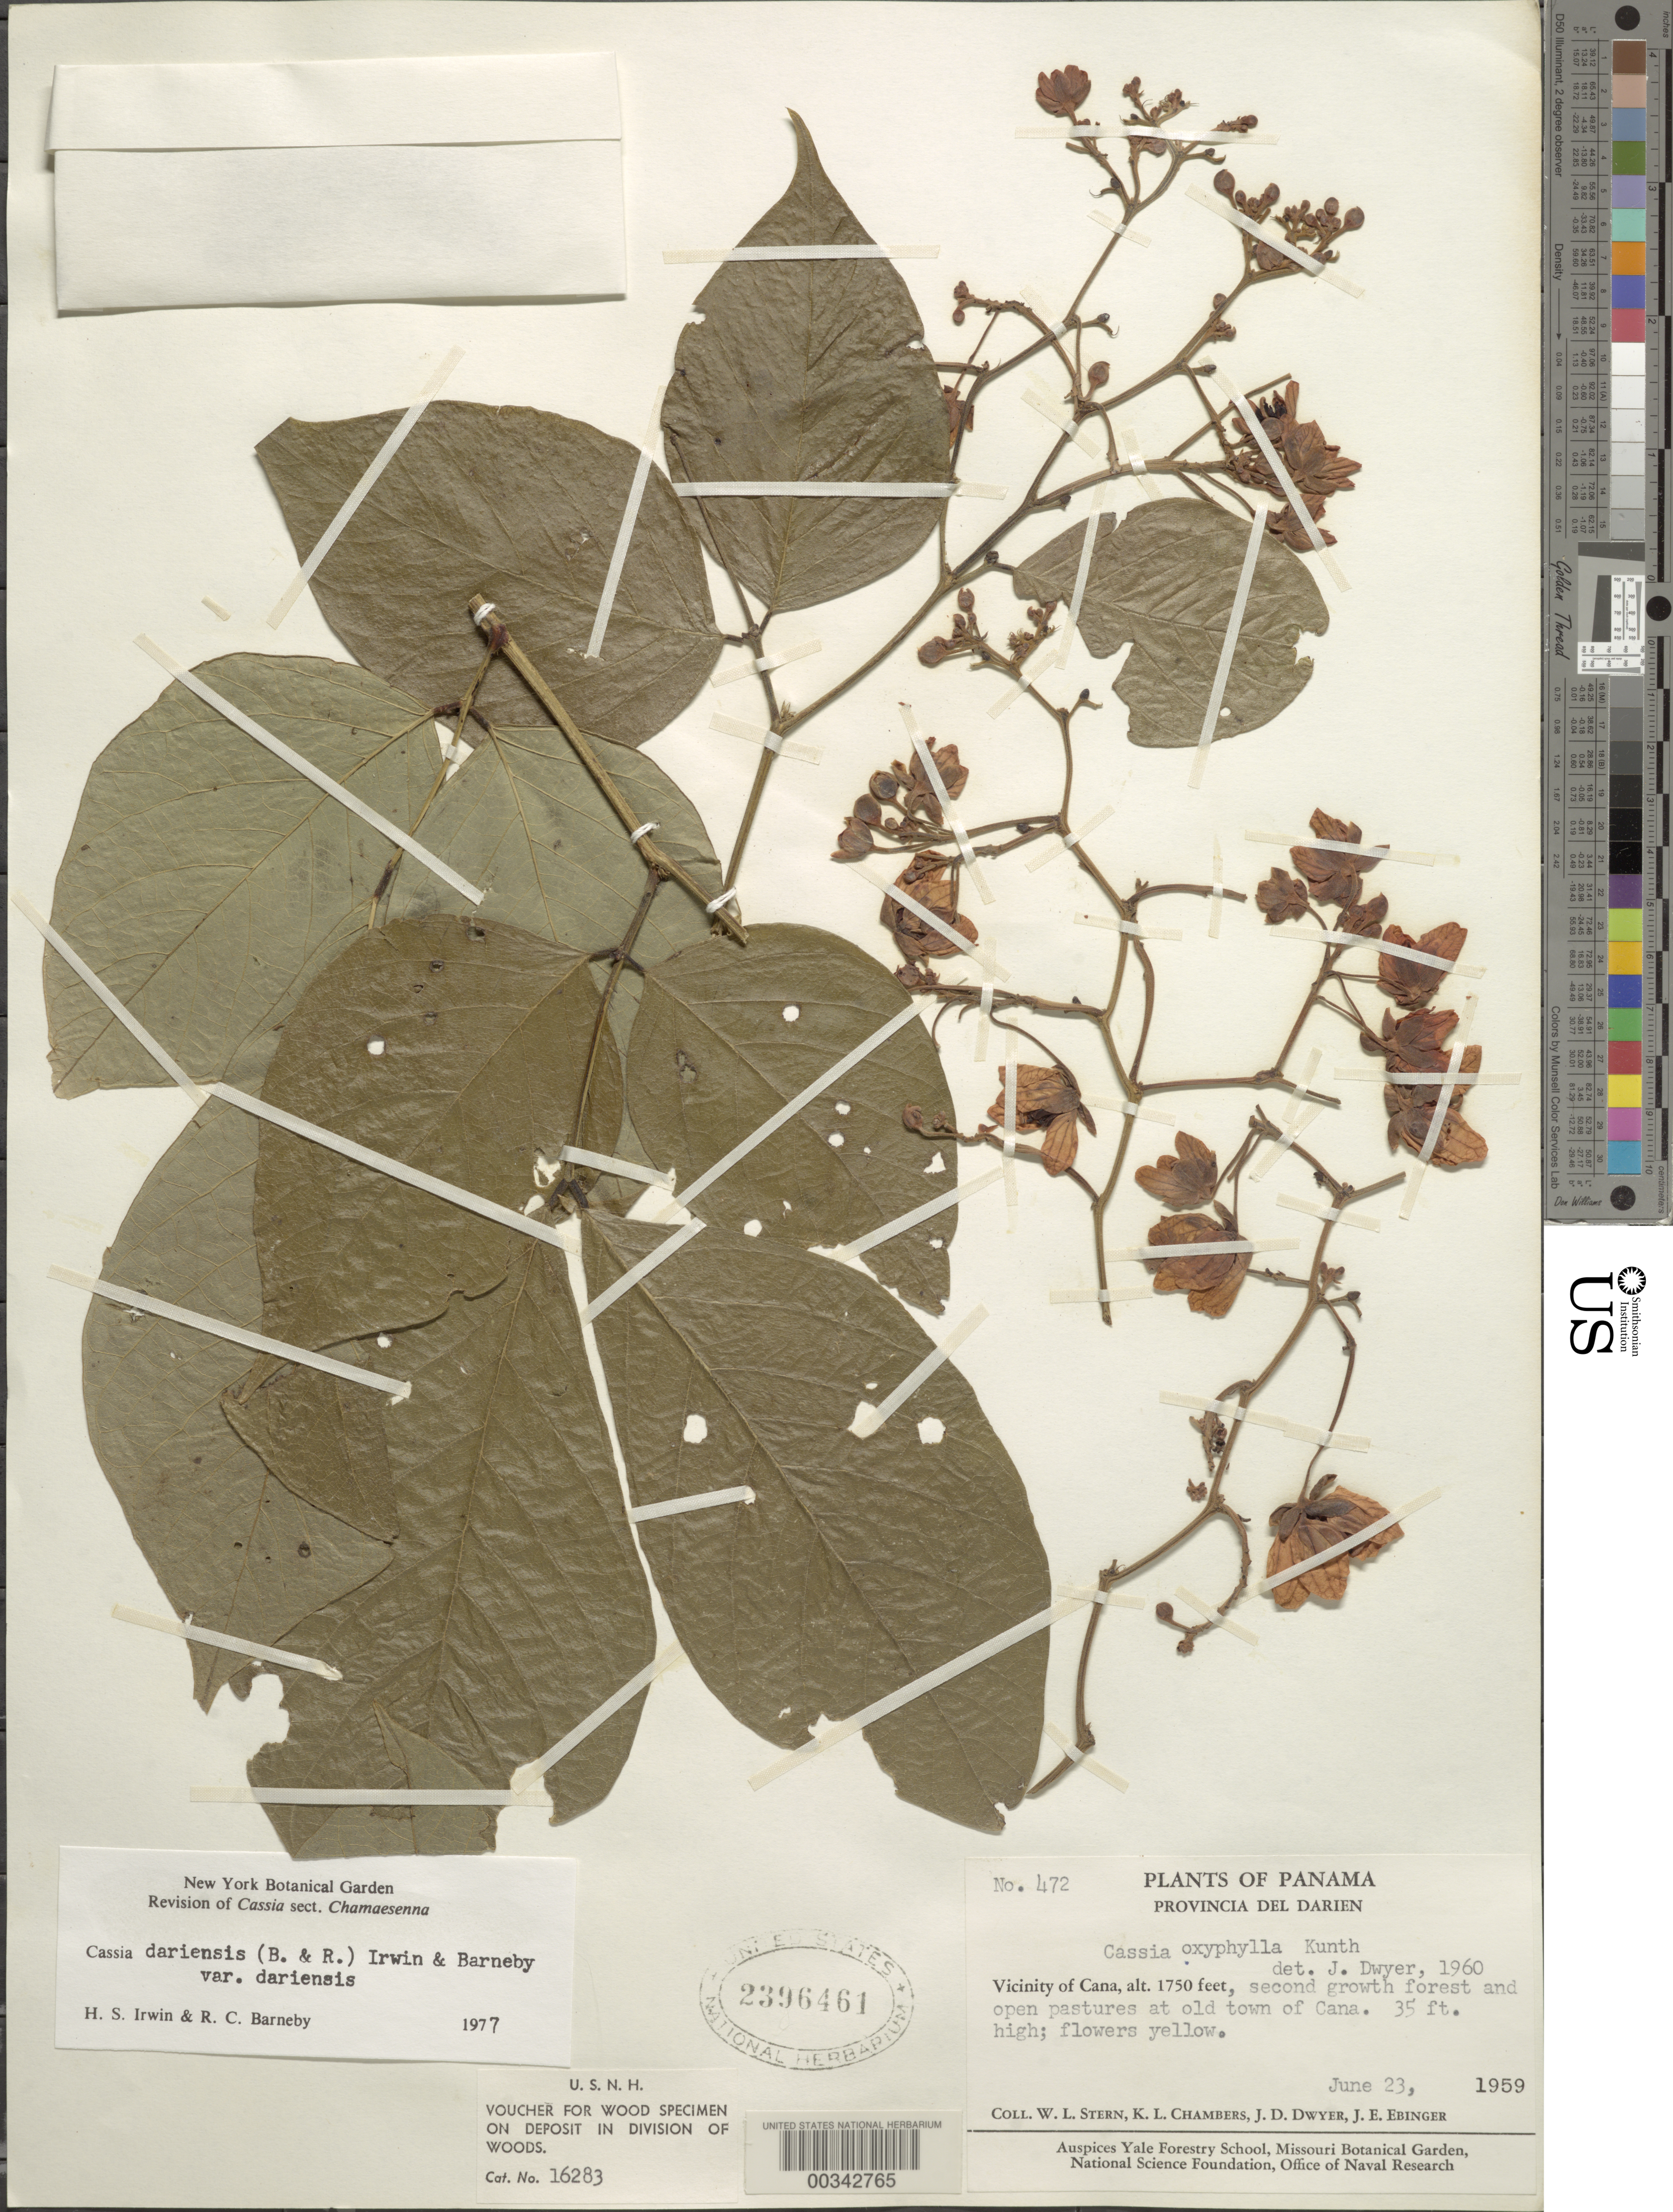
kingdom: Plantae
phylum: Tracheophyta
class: Magnoliopsida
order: Fabales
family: Fabaceae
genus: Senna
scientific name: Senna dariensis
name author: (Britton & Rose) H.S. Irwin & Barneby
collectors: W. L. Stern, K. L. Chambers, J. D. Dwyer & J. Ebinger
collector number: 472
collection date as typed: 23 Jun 1959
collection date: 1959-06-23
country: Panama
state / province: Darién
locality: Vicinity of Cana, at old town of Cana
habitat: Second growth forest and open pastures at old town of cana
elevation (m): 533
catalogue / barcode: US 2396461